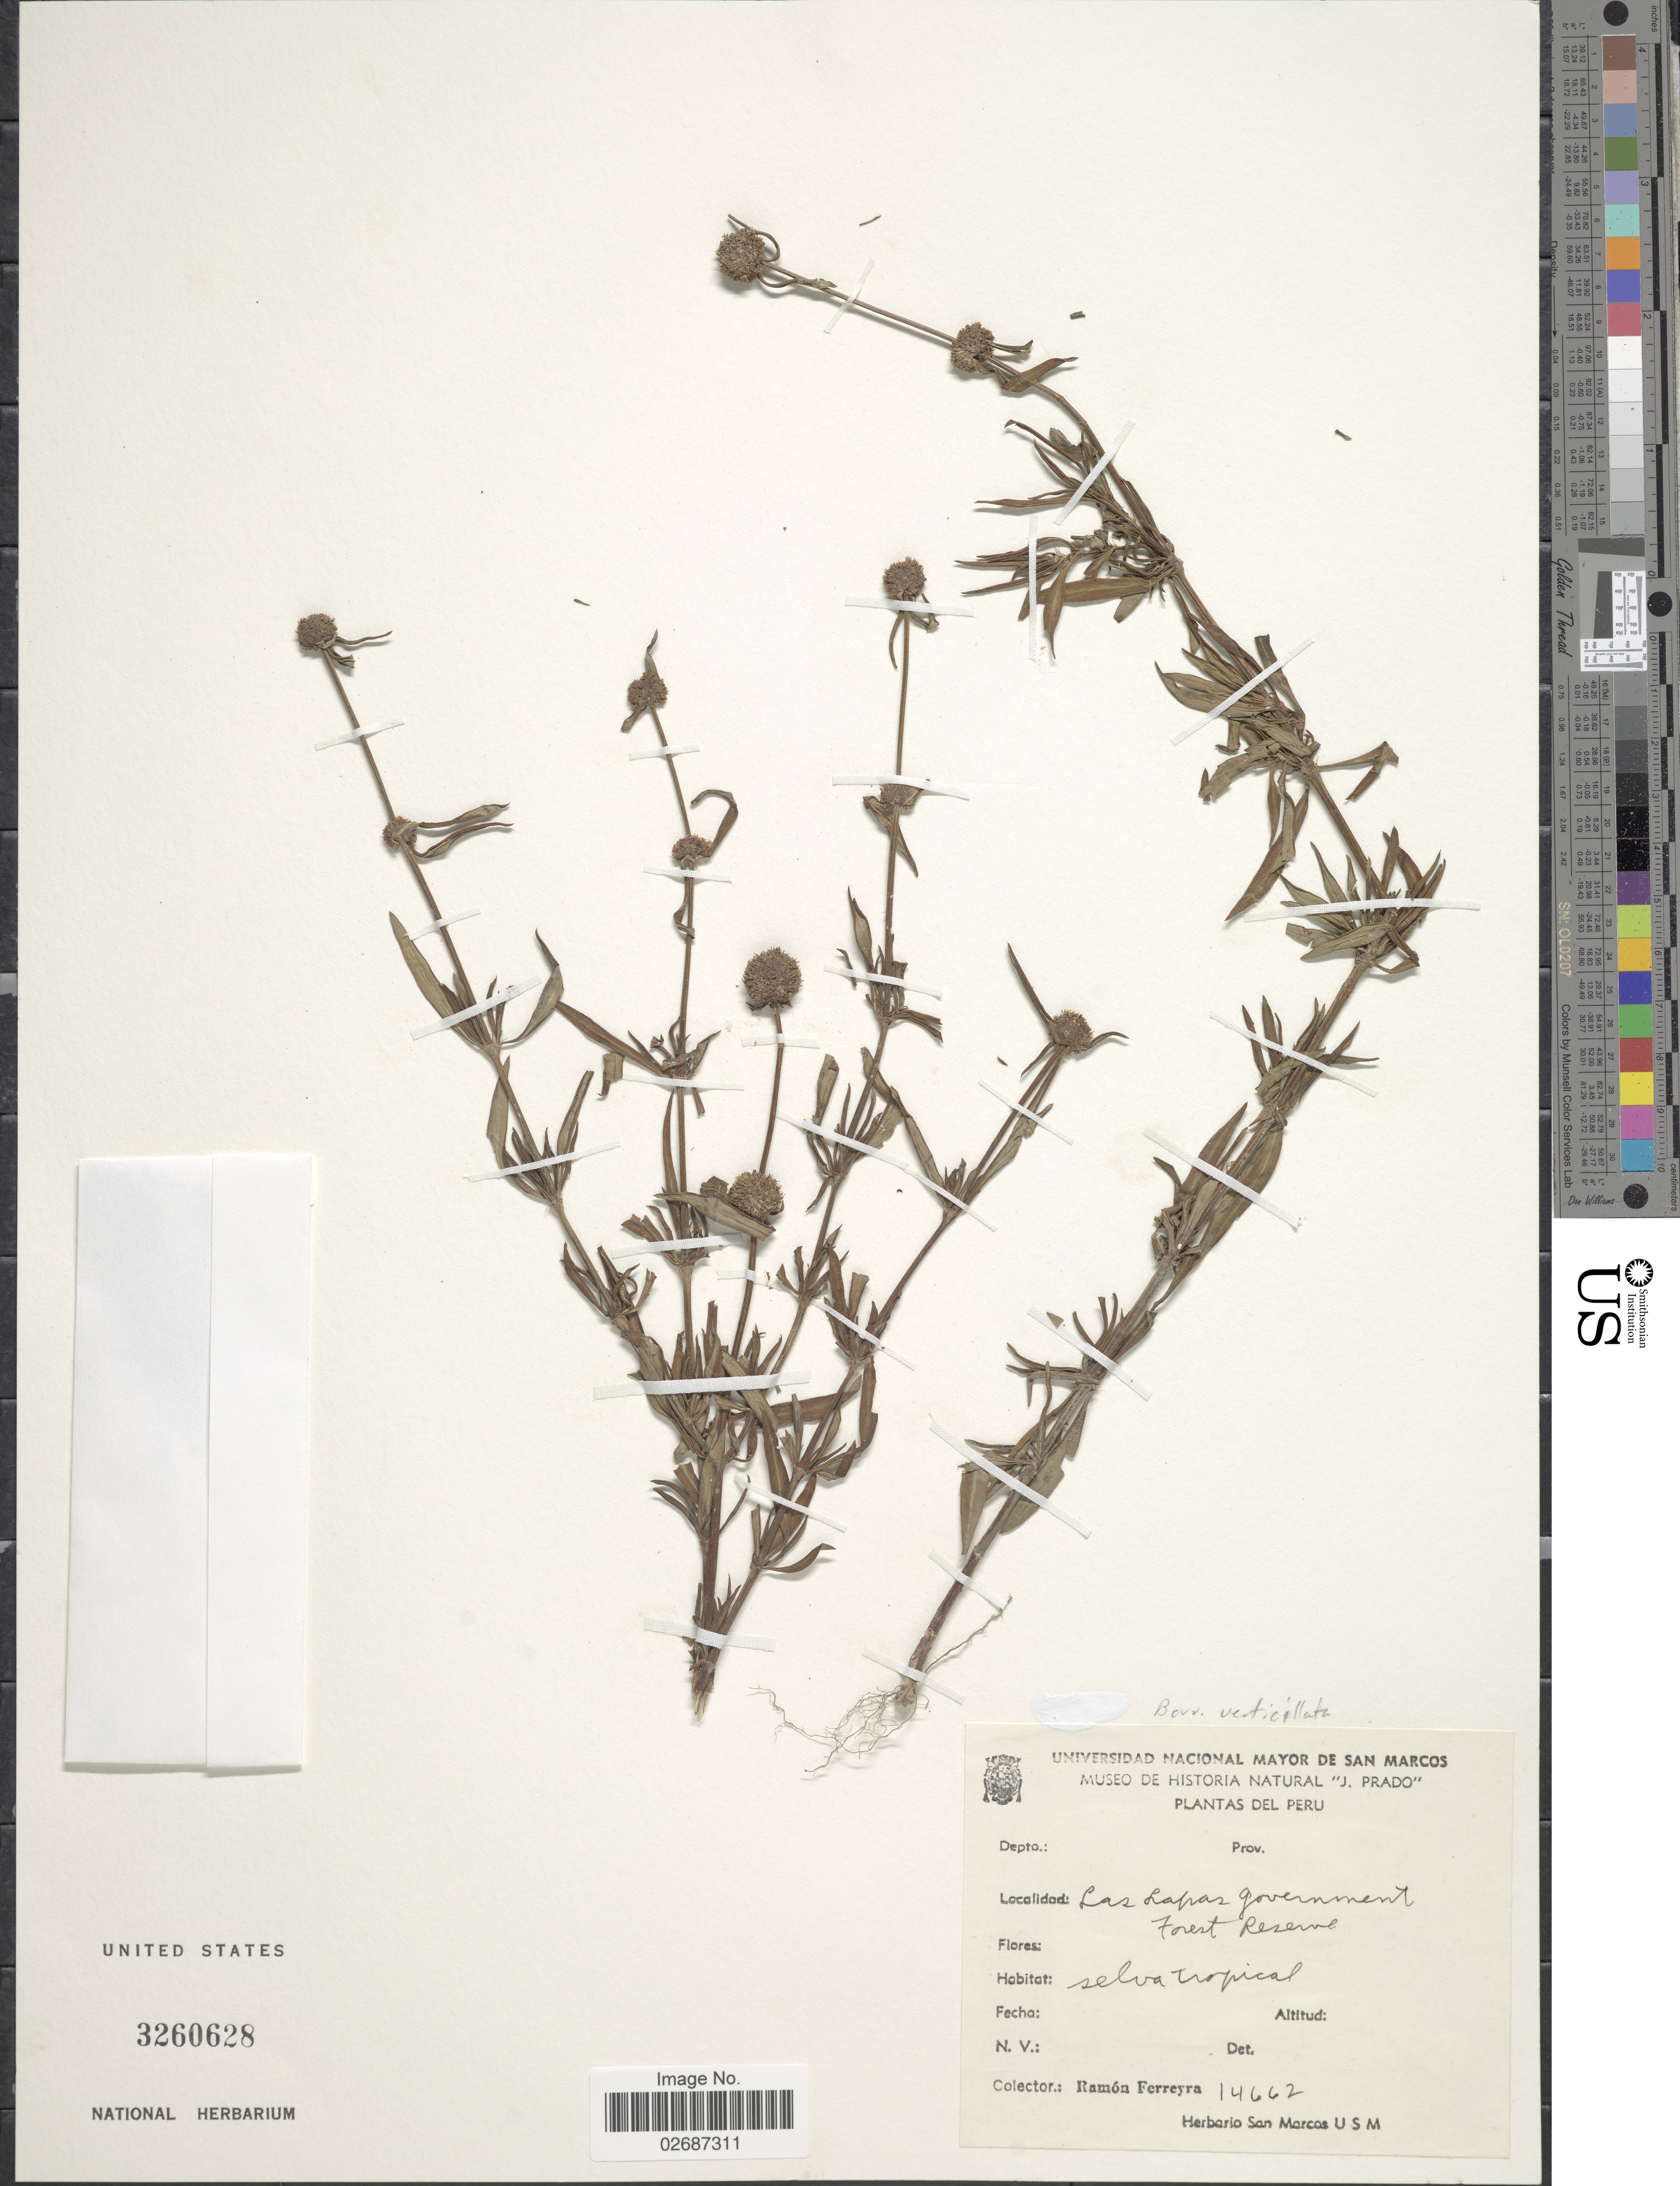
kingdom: Plantae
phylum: Tracheophyta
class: Magnoliopsida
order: Gentianales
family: Rubiaceae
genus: Borreria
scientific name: Borreria verticillata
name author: (L.) G. Mey.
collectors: R. A. Ferreyra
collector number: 14662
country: Peru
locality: Las Lapas Government, Forest Reserve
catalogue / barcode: US 3260628